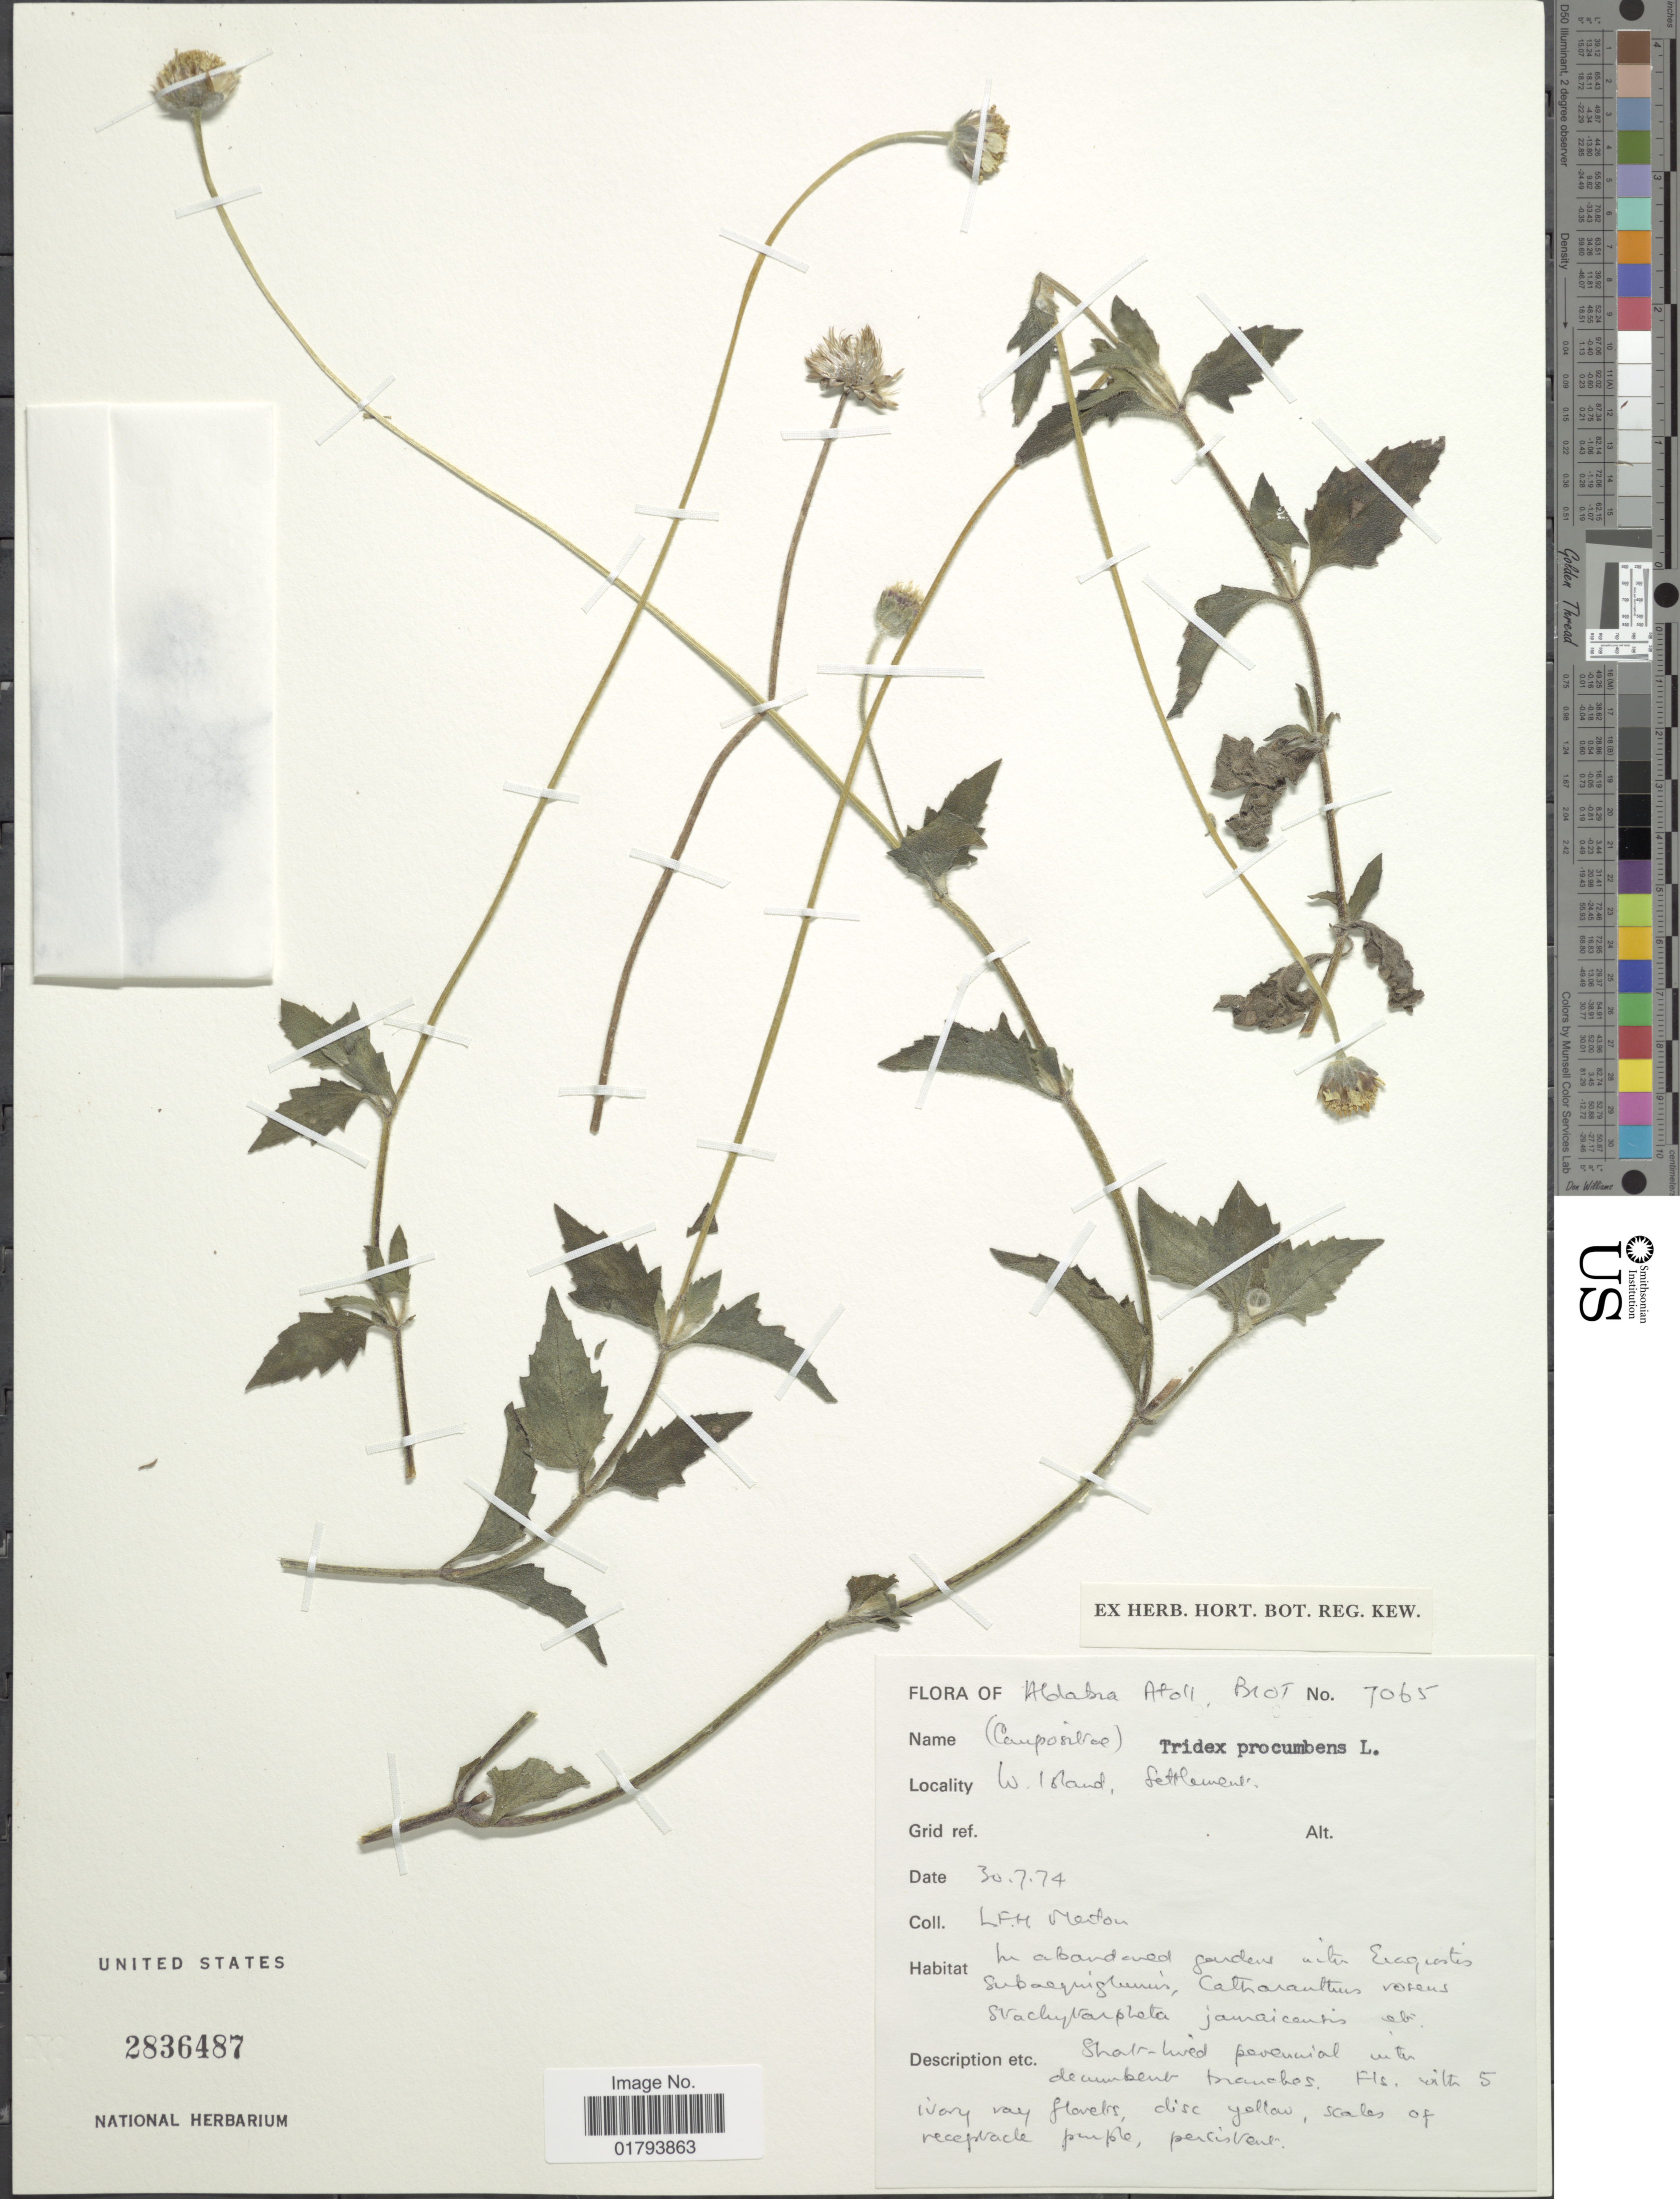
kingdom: Plantae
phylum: Tracheophyta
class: Magnoliopsida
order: Asterales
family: Asteraceae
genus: Tridax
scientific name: Tridax procumbens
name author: L.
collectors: L. Merton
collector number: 7065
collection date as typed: Transcribed d/m/y: 30/7/74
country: Seychelles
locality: Aldabra Atoll, W. Raud, Gettlen [interpreted]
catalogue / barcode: US 2836487